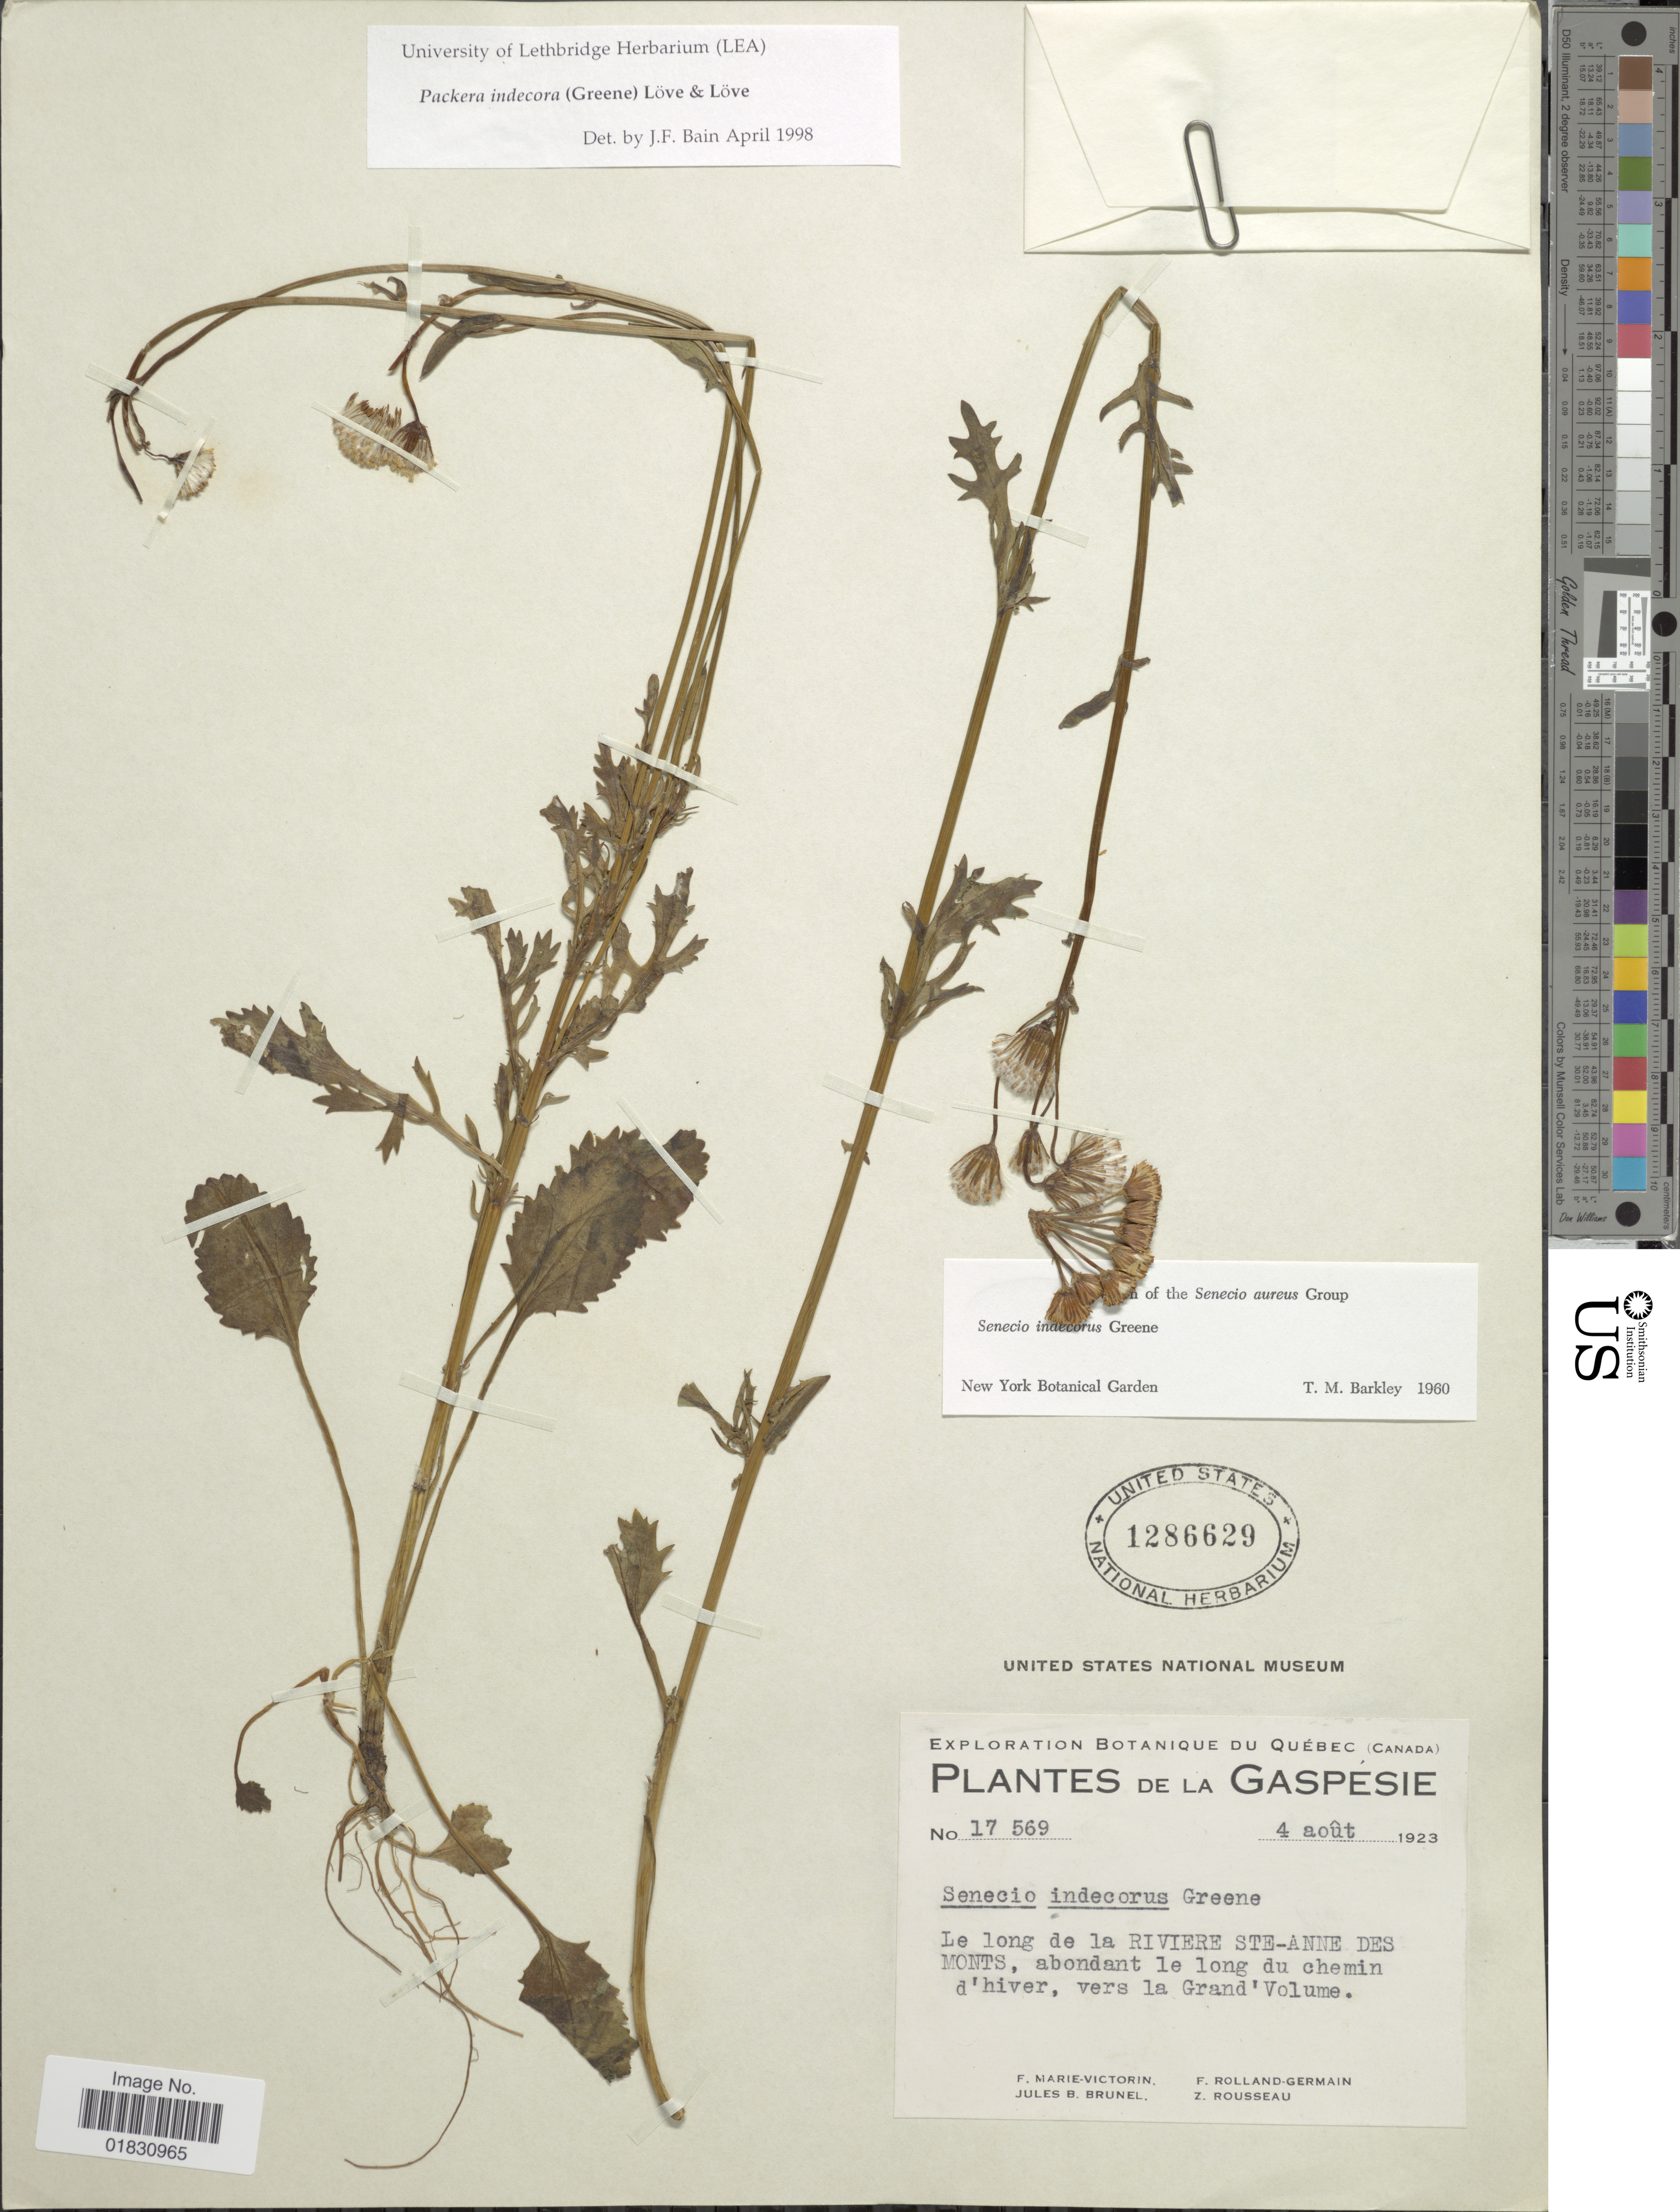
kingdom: Plantae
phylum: Tracheophyta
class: Magnoliopsida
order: Asterales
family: Asteraceae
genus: Packera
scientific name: Packera indecora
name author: (Greene) Á. Löve & D. Löve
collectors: F. Marie-Victorin, J. Brunel, Rolland-Germain & Z. Rousseau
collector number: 17569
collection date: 1923-08-04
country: Canada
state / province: Quebec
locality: De La Gaspesie, Le long de la Riviere Ste-Anne Des Monts, abondant le long du chemin d' hiver, vers la Grand' Volume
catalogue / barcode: US 1286629